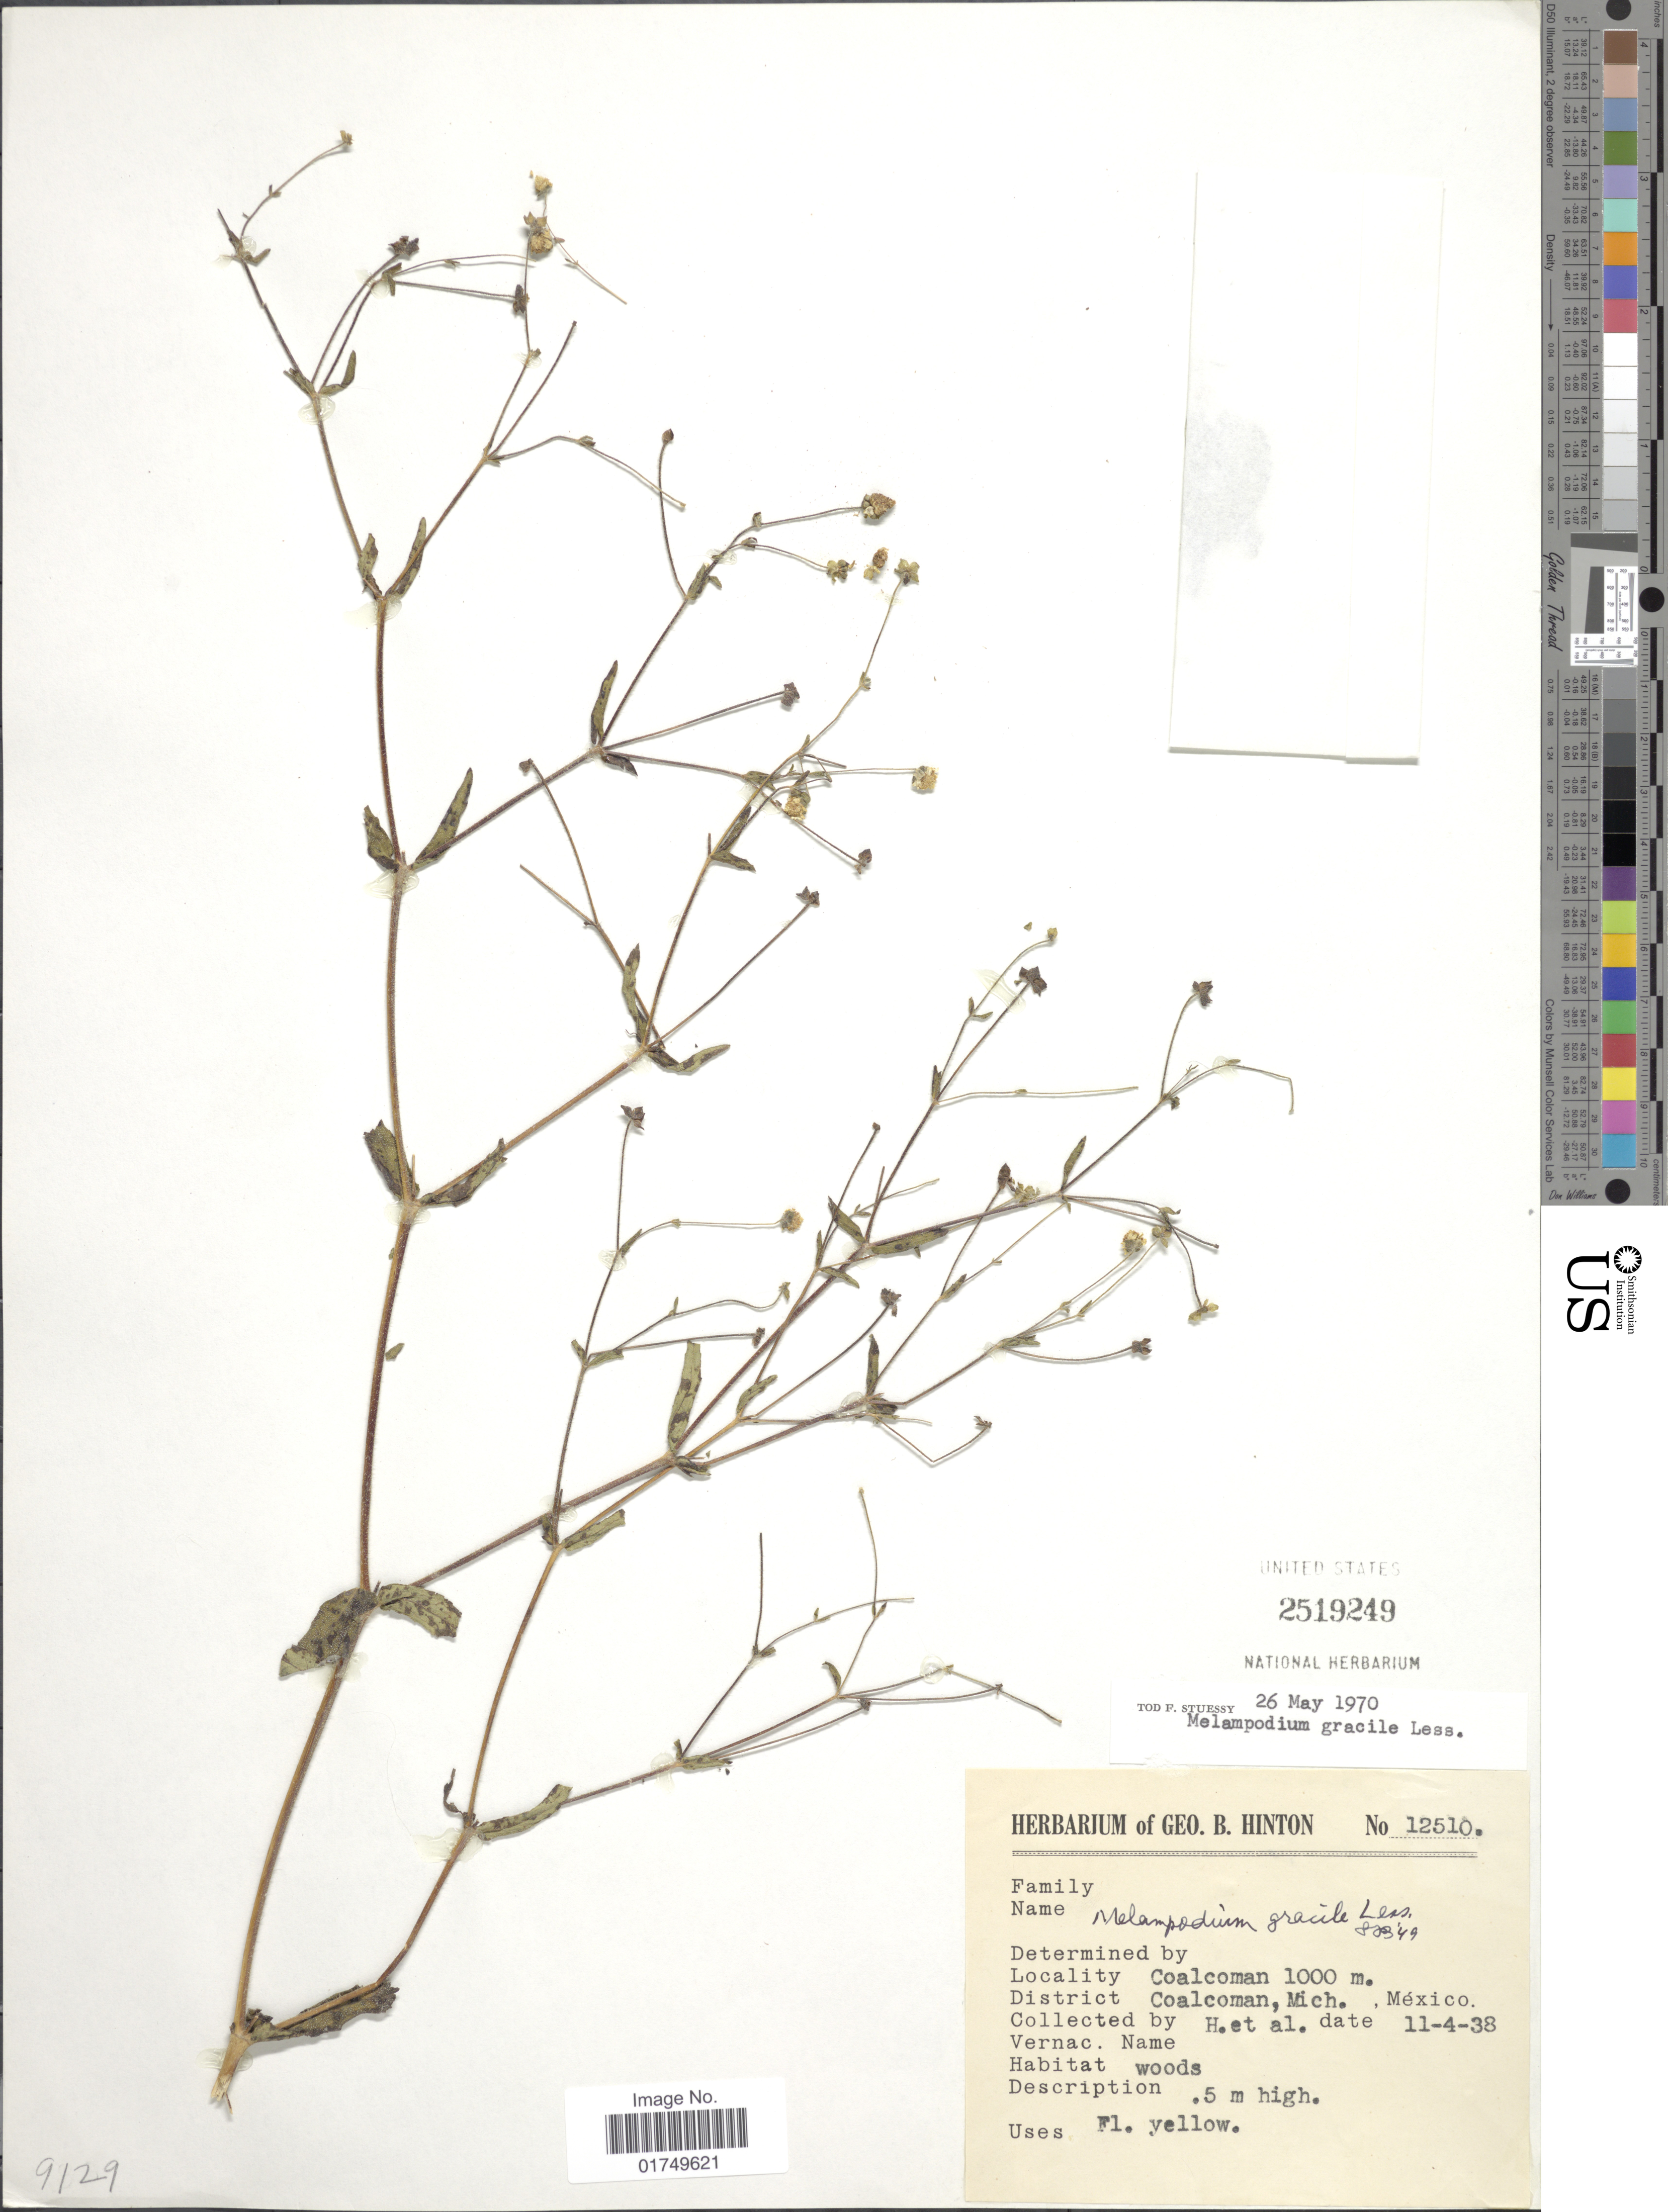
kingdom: Plantae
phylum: Tracheophyta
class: Magnoliopsida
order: Asterales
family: Asteraceae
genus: Melampodium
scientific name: Melampodium gracile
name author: Less.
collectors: G. B. Hinton & et al.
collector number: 12510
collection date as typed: Transcribed d/m/y: 4/11/38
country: Mexico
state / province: Michoacán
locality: Coalcoman, Mich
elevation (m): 1000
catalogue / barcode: US 2519249